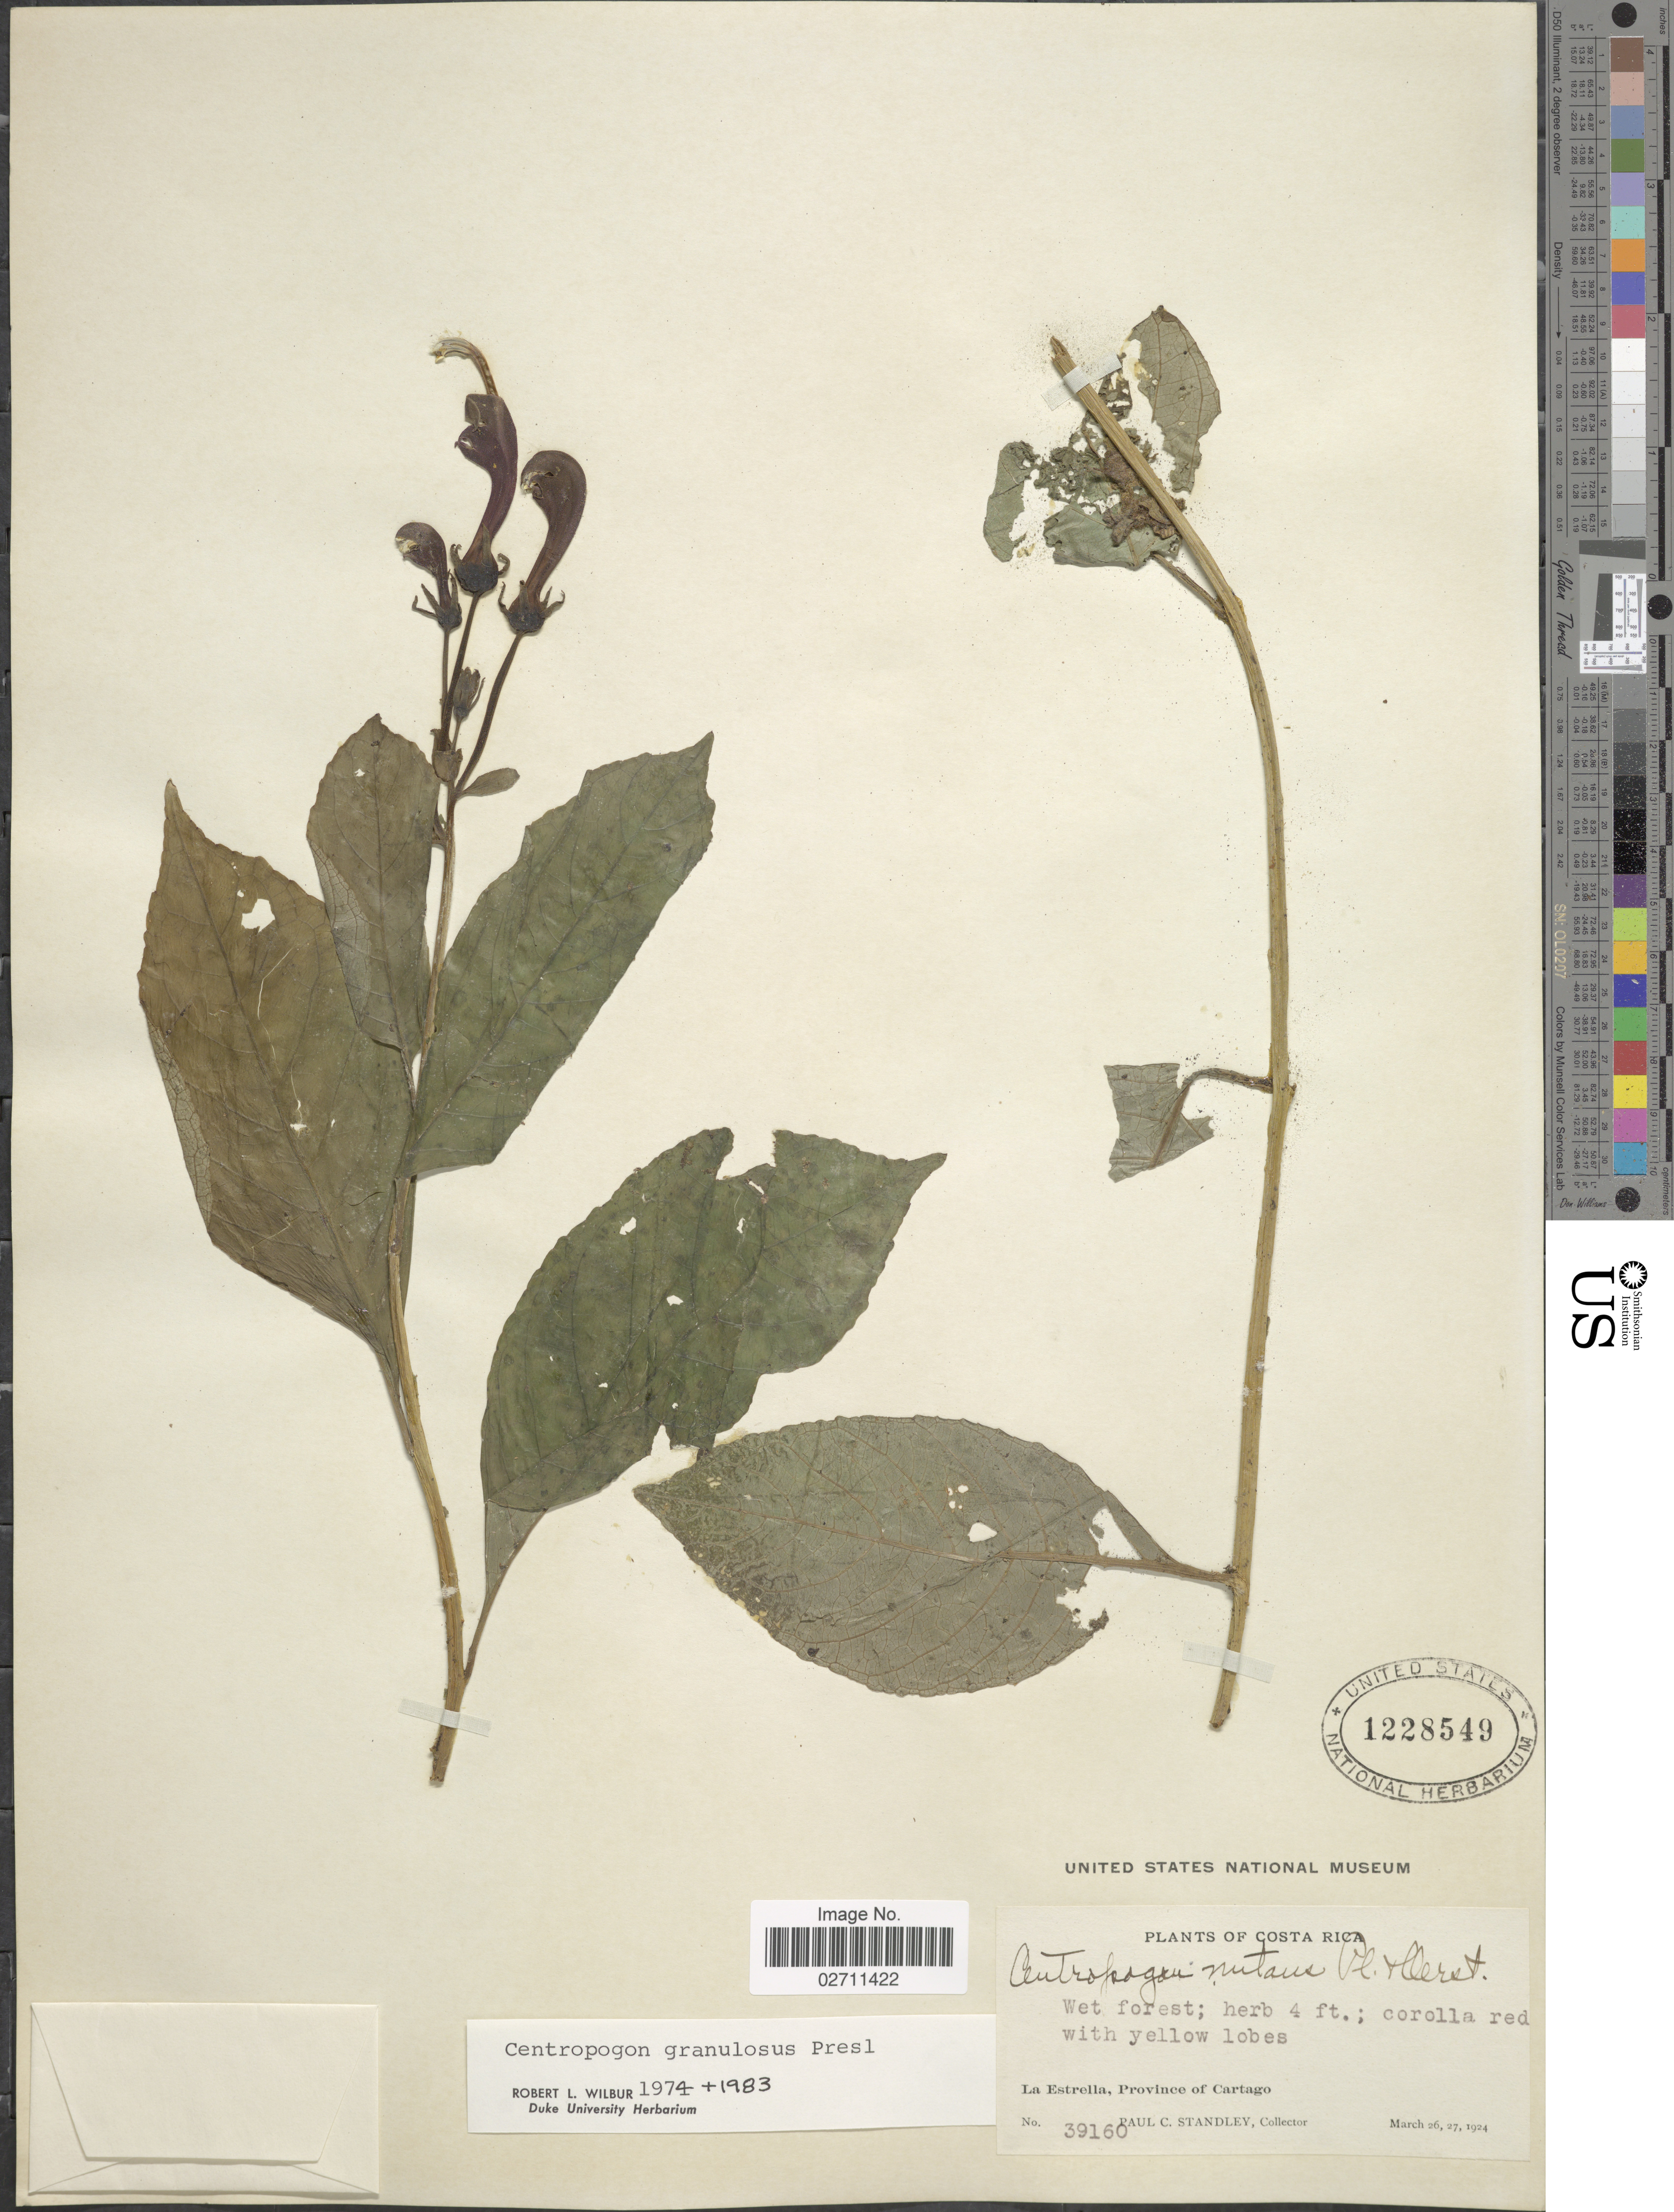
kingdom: Plantae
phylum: Tracheophyta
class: Magnoliopsida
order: Asterales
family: Campanulaceae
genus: Centropogon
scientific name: Centropogon granulosus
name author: C. Presl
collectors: P. C. Standley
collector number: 39160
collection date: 1924-03-26/1924-03-27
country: Costa Rica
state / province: Cartago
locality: La Estrella.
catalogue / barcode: US 1228549